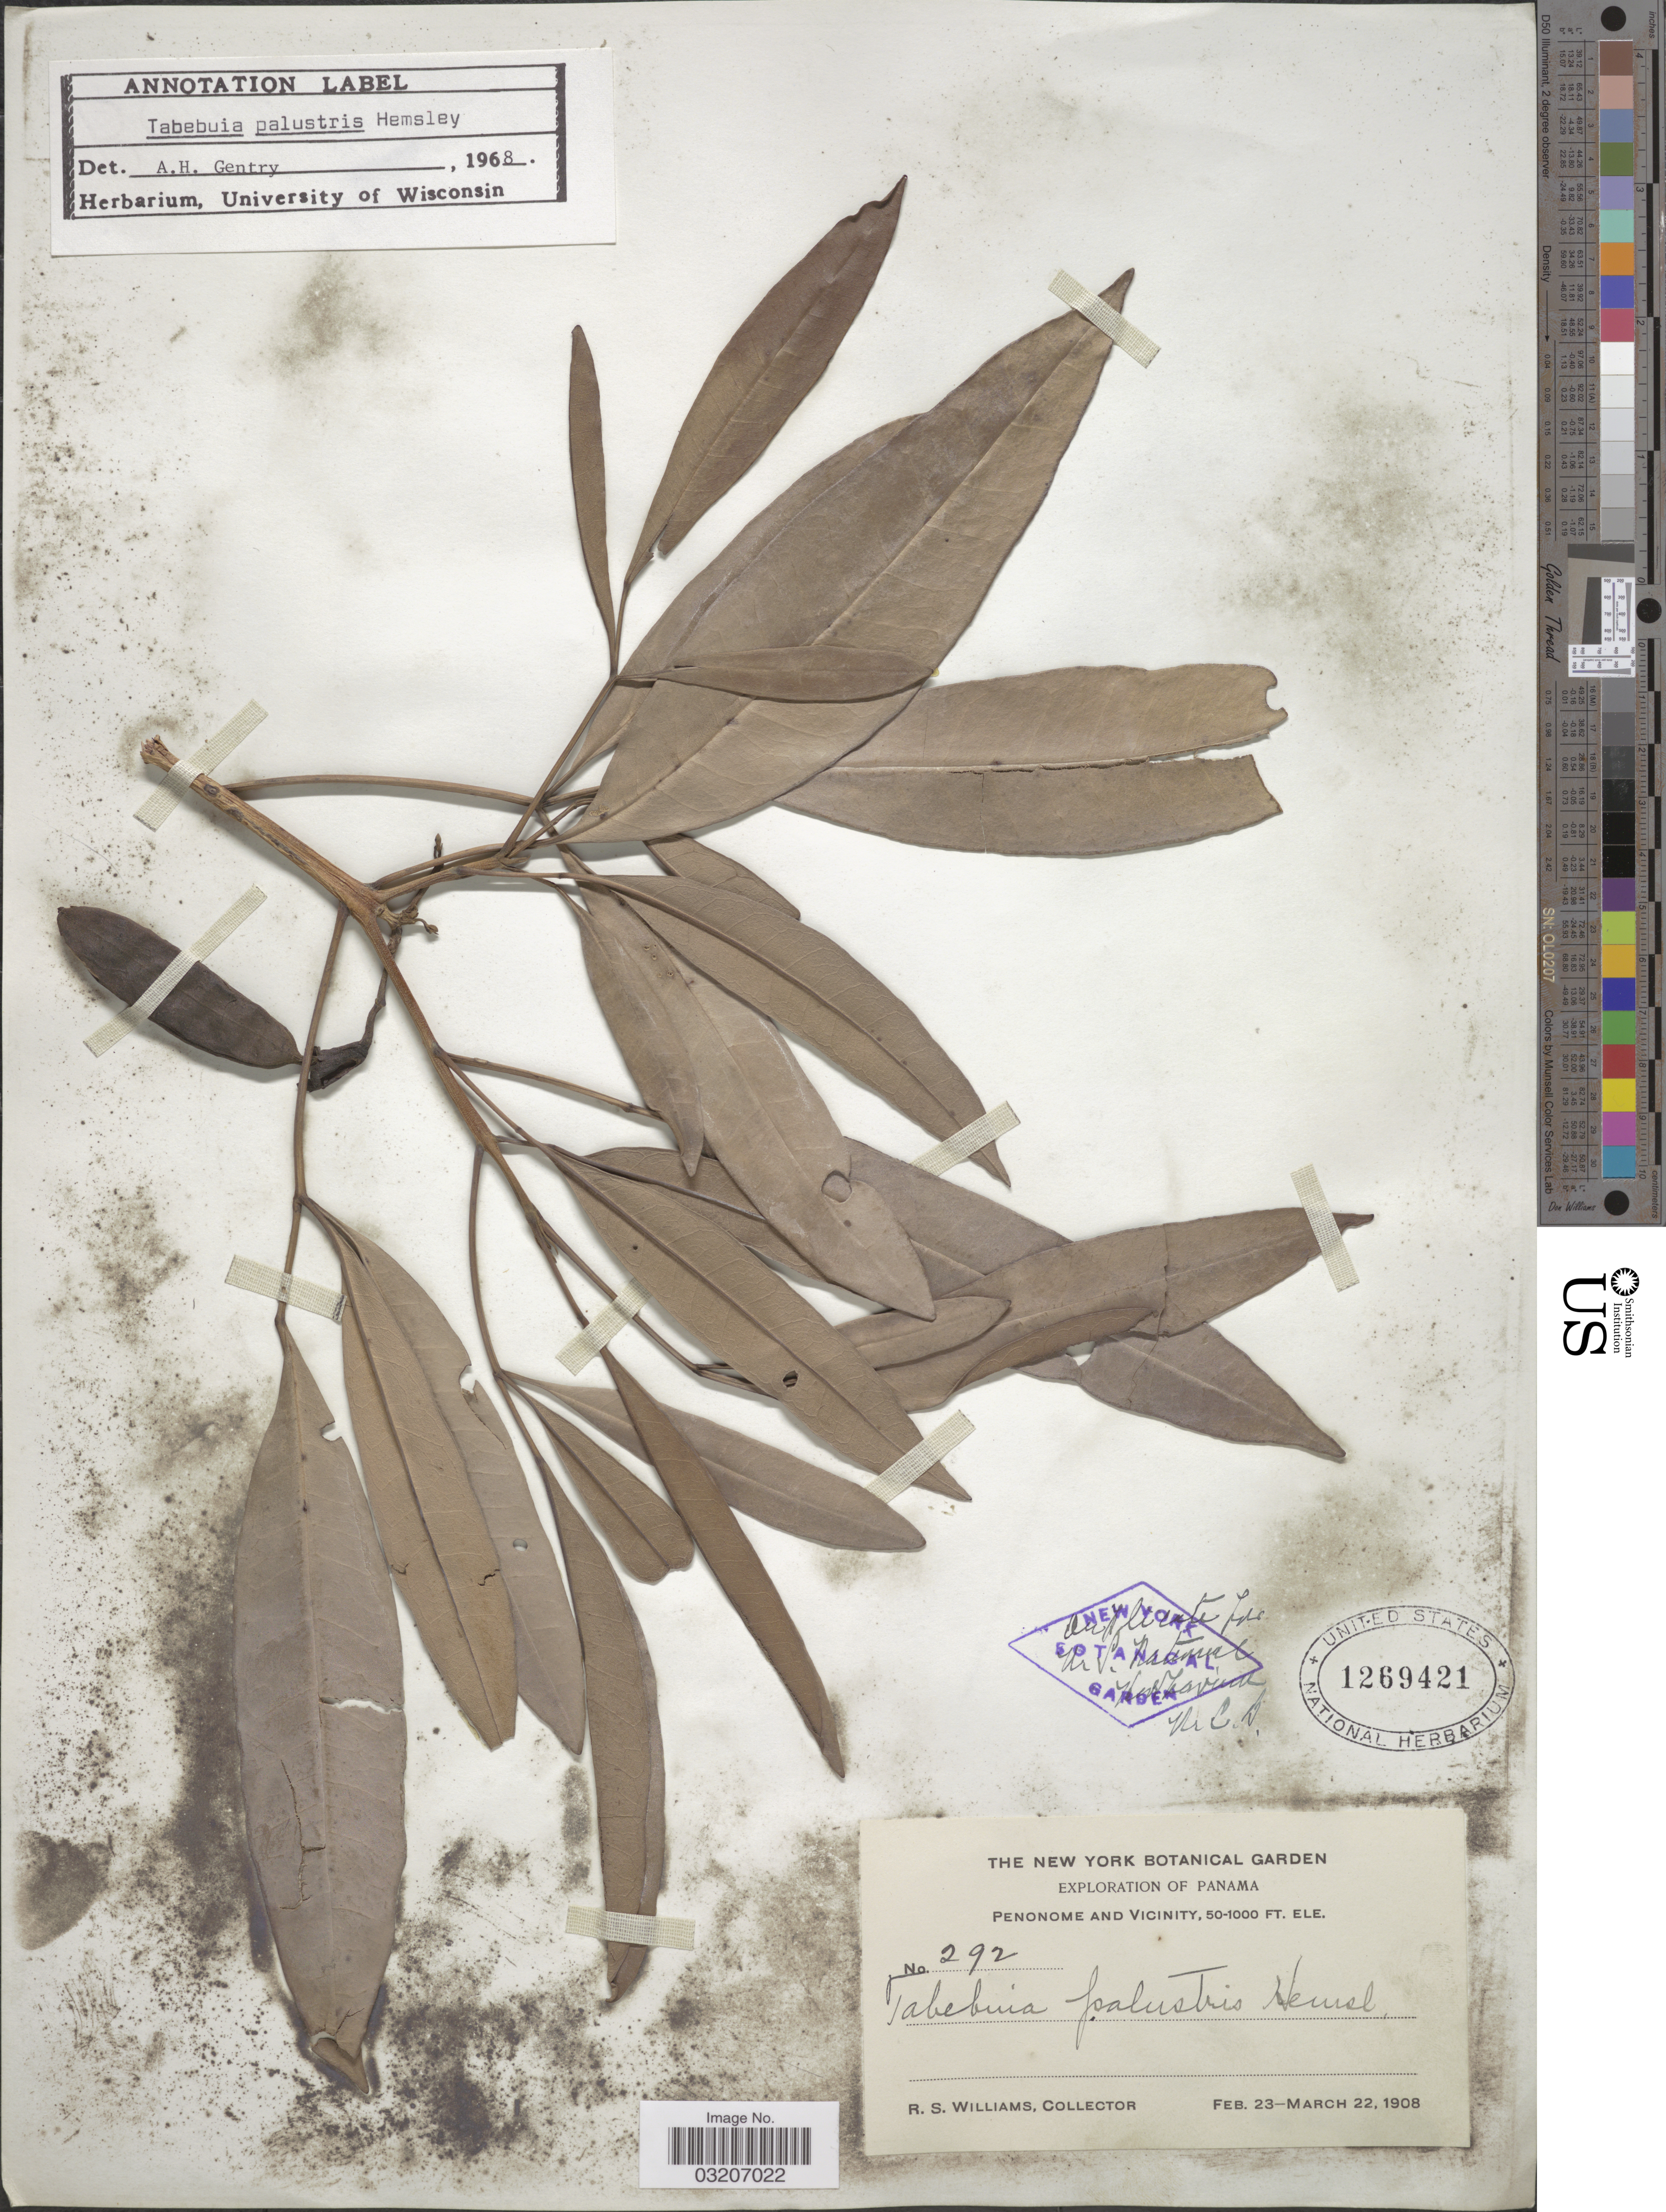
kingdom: Plantae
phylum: Tracheophyta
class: Magnoliopsida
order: Lamiales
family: Bignoniaceae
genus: Tabebuia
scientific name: Tabebuia palustris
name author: Hemsl.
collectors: R. S. Williams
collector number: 292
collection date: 1908-02-23/1908-03-22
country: Panama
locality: Penonome and vicinity.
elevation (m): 15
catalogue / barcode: US 1269421